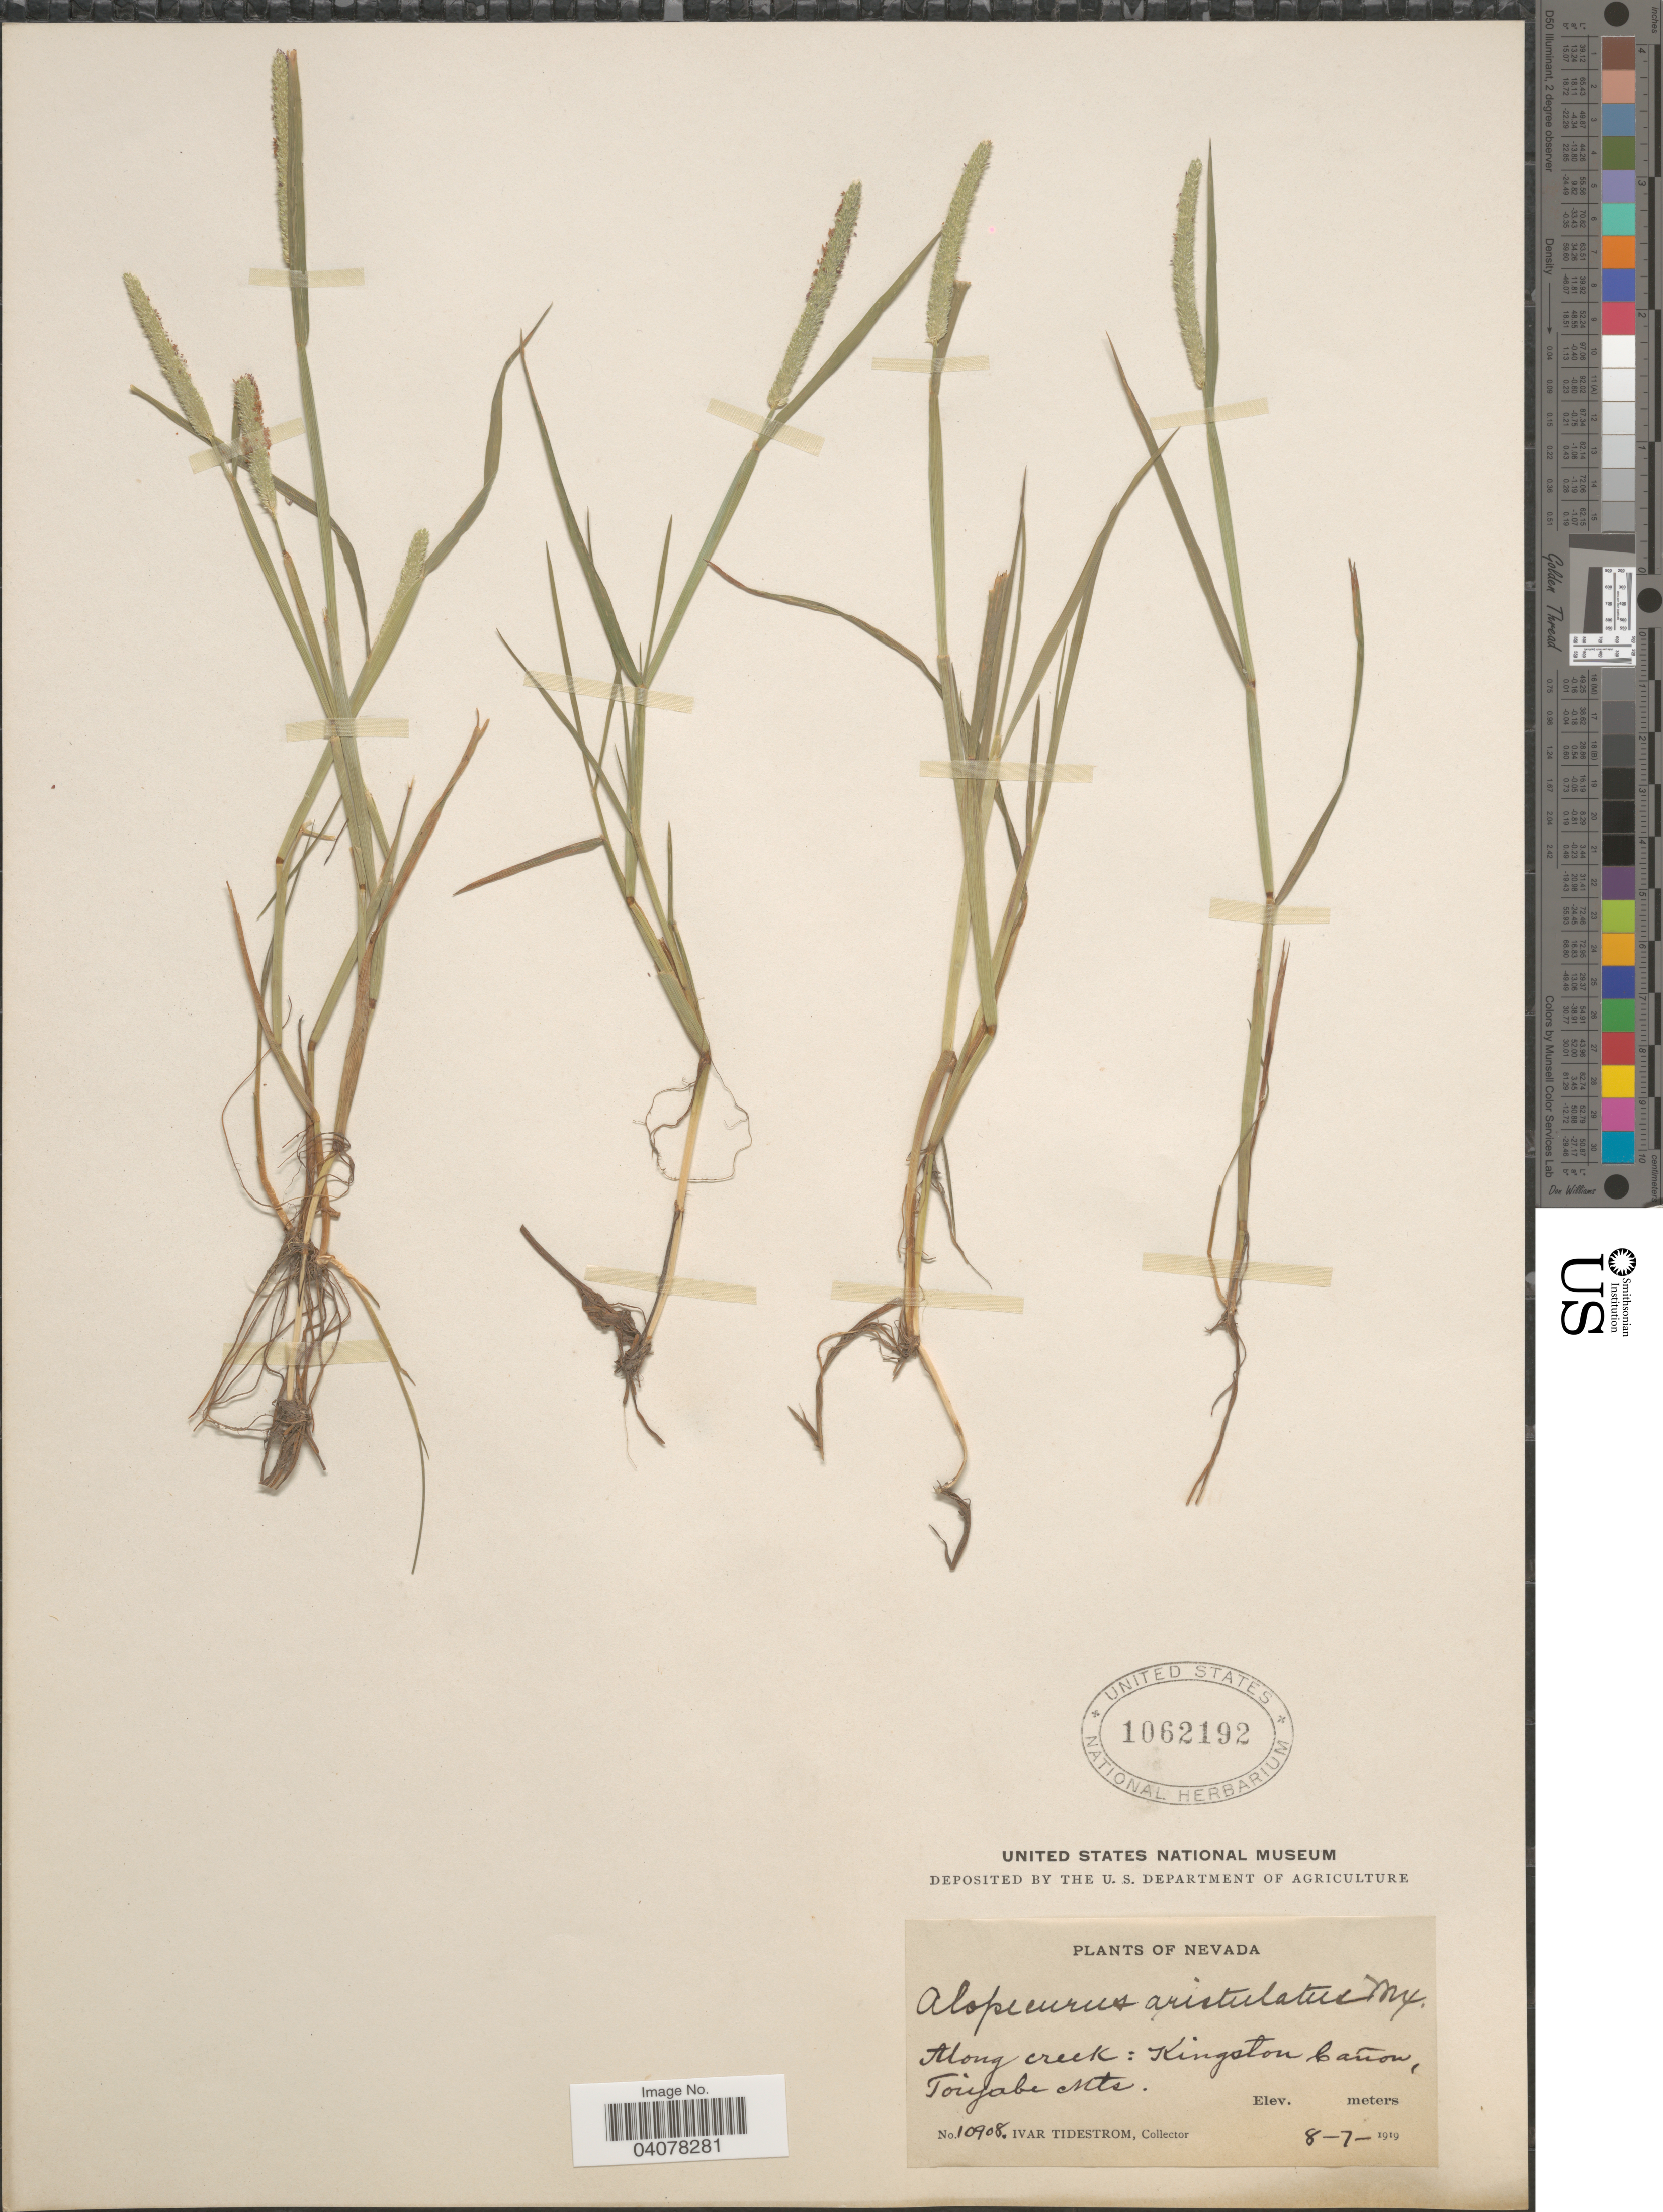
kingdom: Plantae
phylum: Tracheophyta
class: Liliopsida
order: Poales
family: Poaceae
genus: Alopecurus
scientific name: Alopecurus aequalis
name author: Sobol.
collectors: I. F. Tidestrom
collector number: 10908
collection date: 1919-08-07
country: United States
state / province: Nevada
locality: Along creek: Kingston Cañon, Toiyabe Mts.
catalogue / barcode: US 1062192